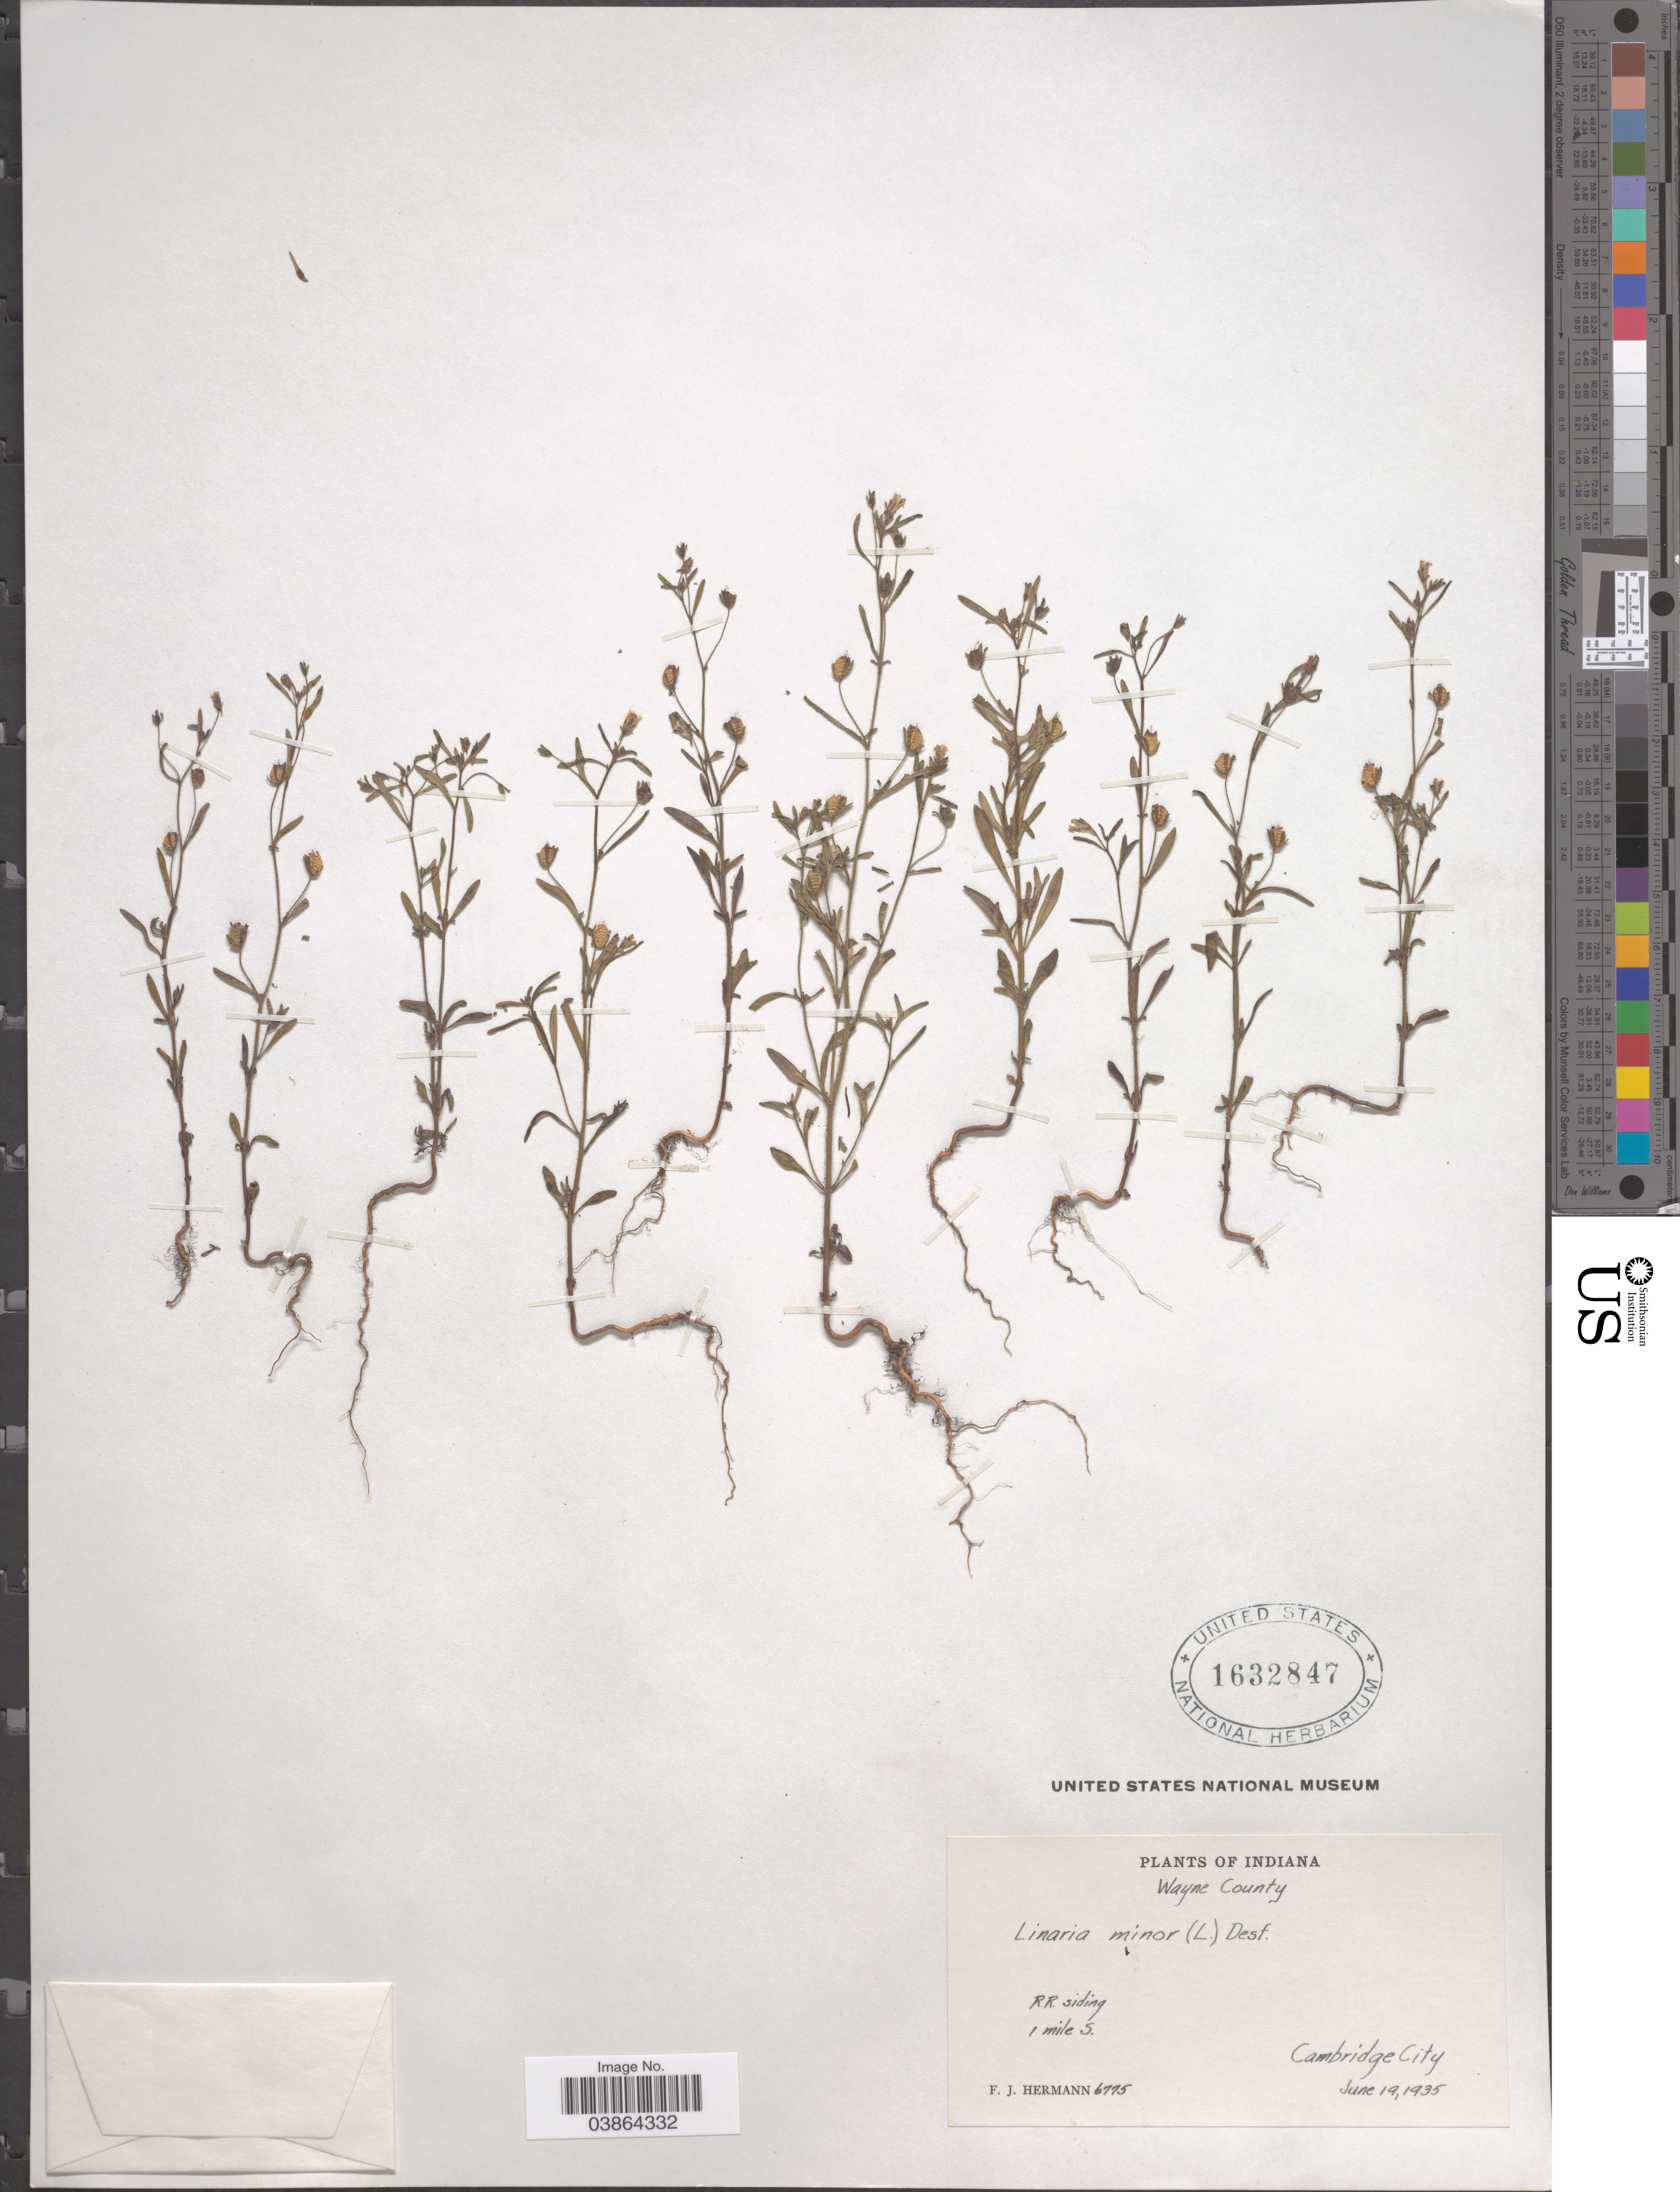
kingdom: Plantae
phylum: Tracheophyta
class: Magnoliopsida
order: Lamiales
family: Plantaginaceae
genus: Chaenorrhinum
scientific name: Chaenorrhinum minor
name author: (L.) Lange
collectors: F. J. Hermann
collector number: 6775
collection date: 1935-06-19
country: United States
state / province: Indiana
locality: Wayne County. R.R. siding. 1 mile S. Cambridge City.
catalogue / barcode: US 1632847